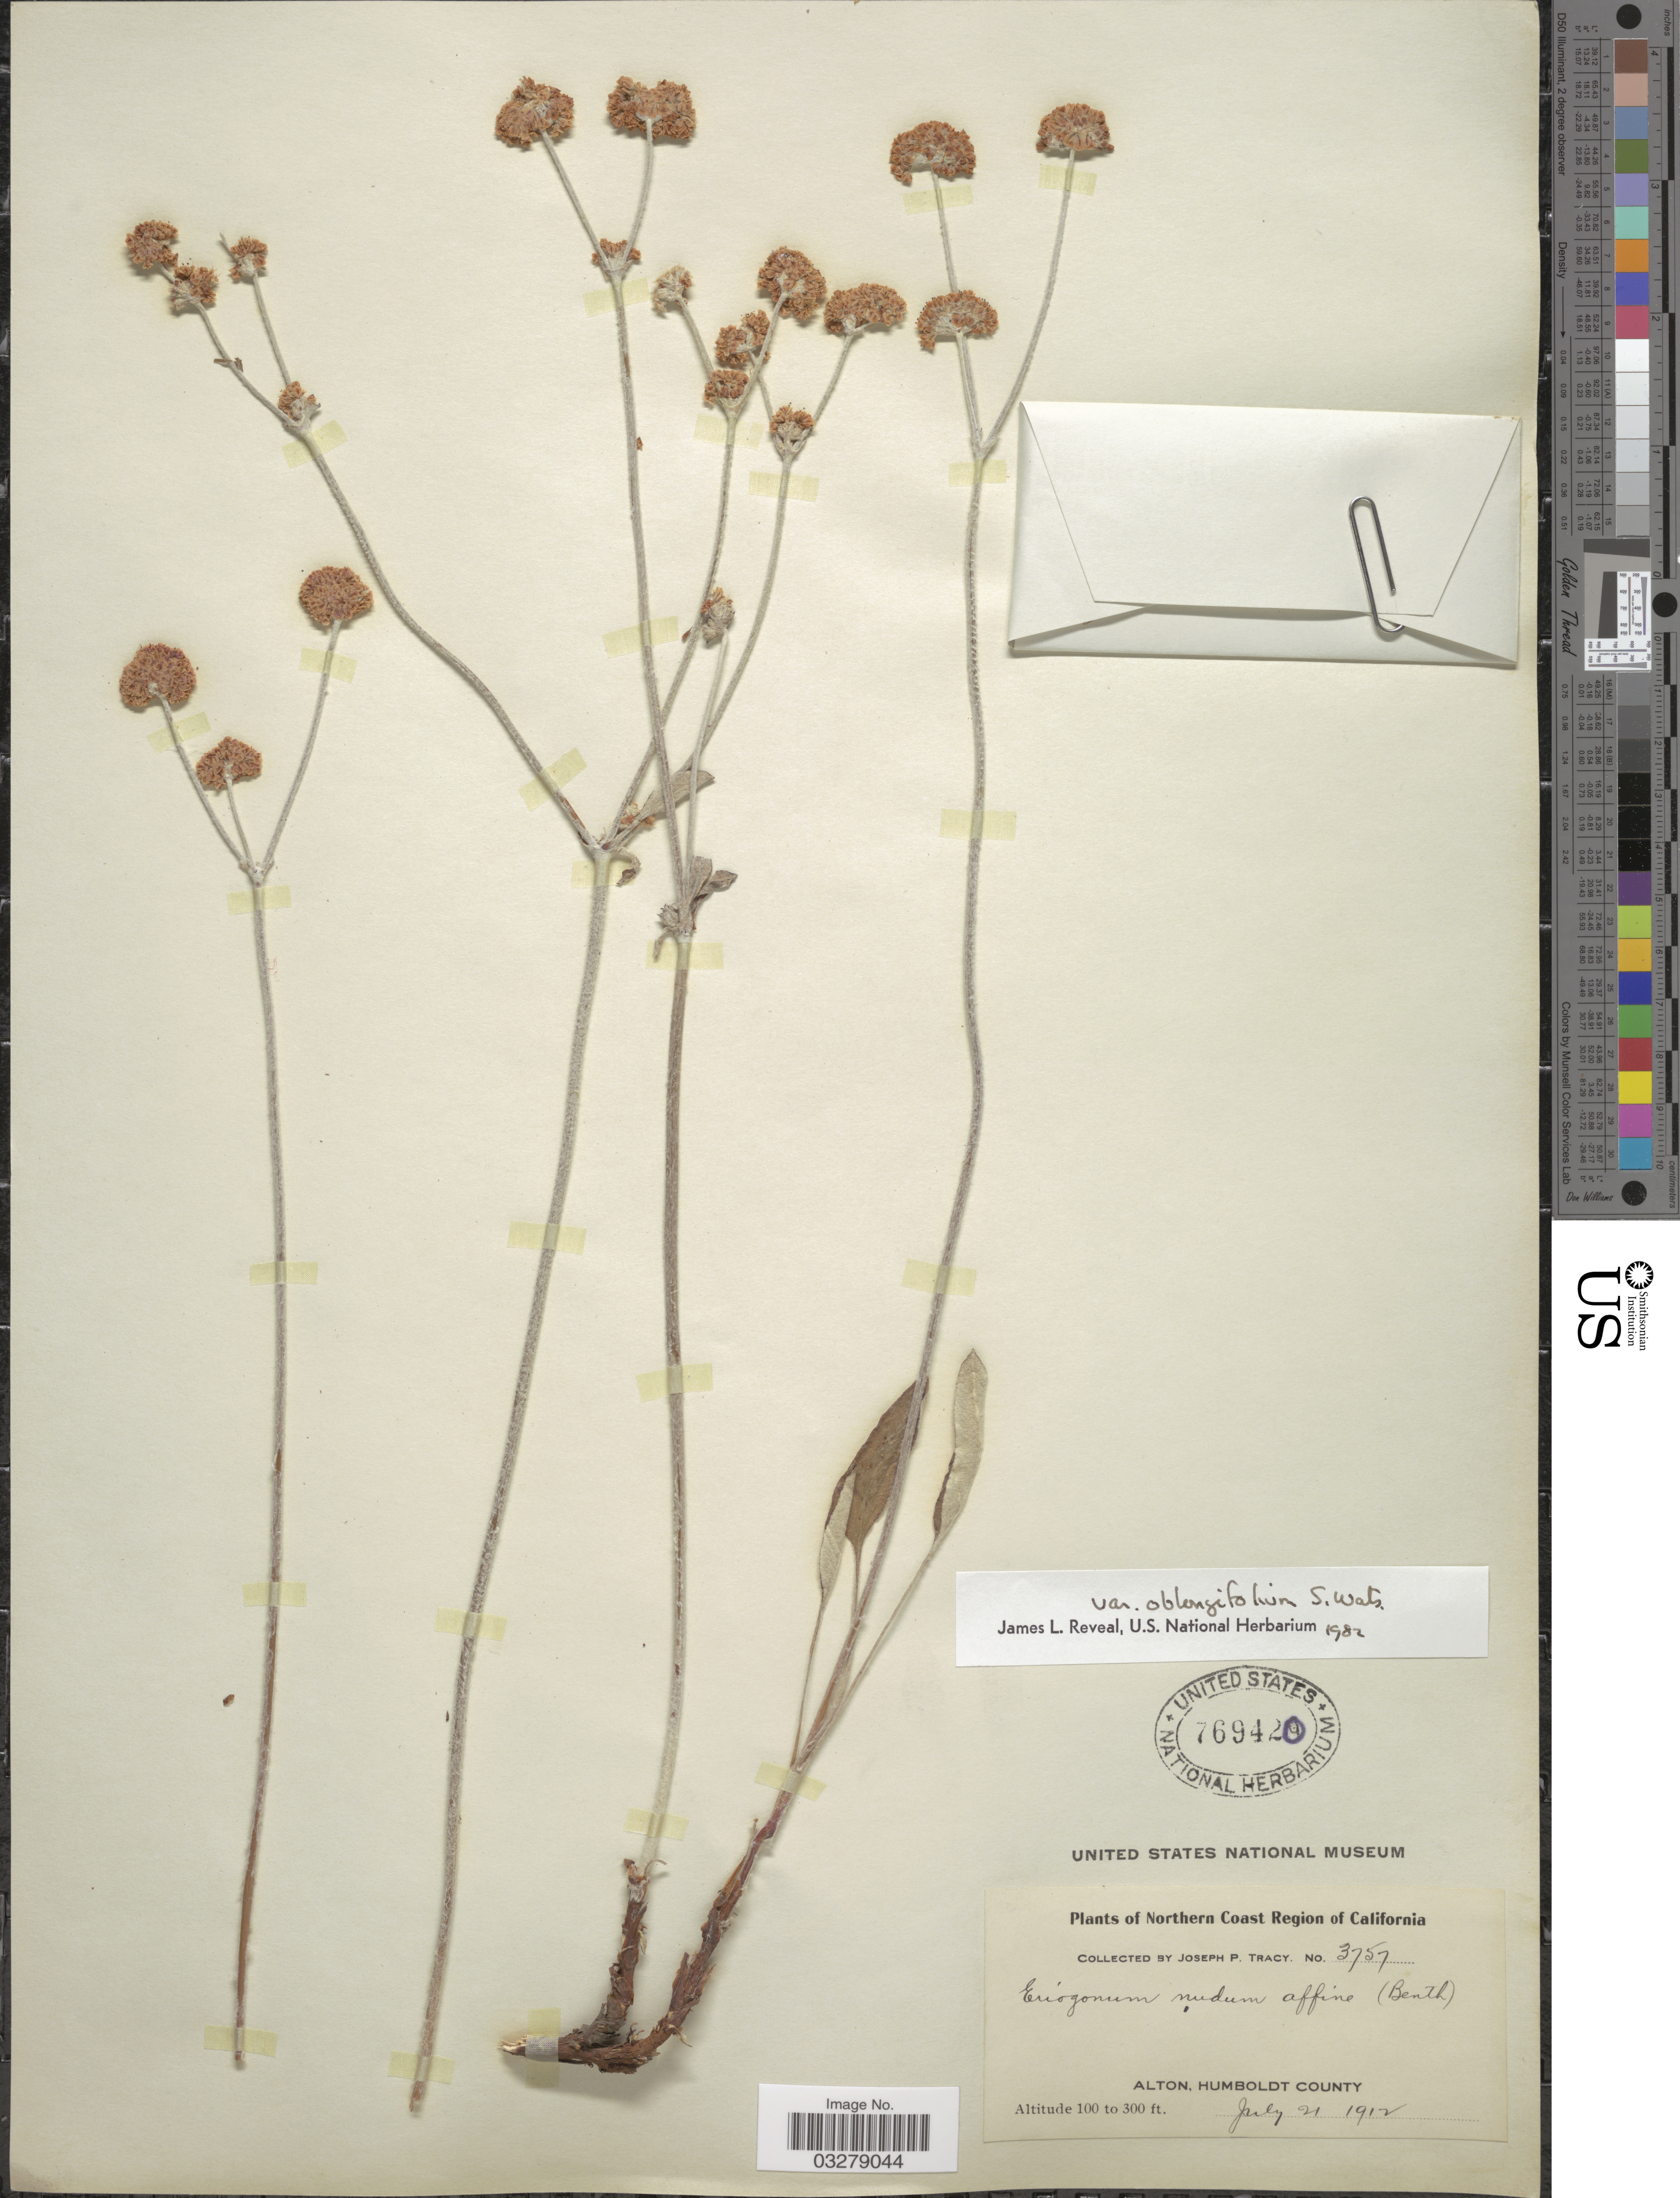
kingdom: Plantae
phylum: Tracheophyta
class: Magnoliopsida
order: Caryophyllales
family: Polygonaceae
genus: Eriogonum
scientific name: Eriogonum nudum var. oblongifolium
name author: Douglas ex Benth.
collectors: J. Tracy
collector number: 3757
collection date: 1912-07-21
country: United States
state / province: California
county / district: Humboldt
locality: Northern Coast Region, Alton, Humboldt County.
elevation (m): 30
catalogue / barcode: US 769420